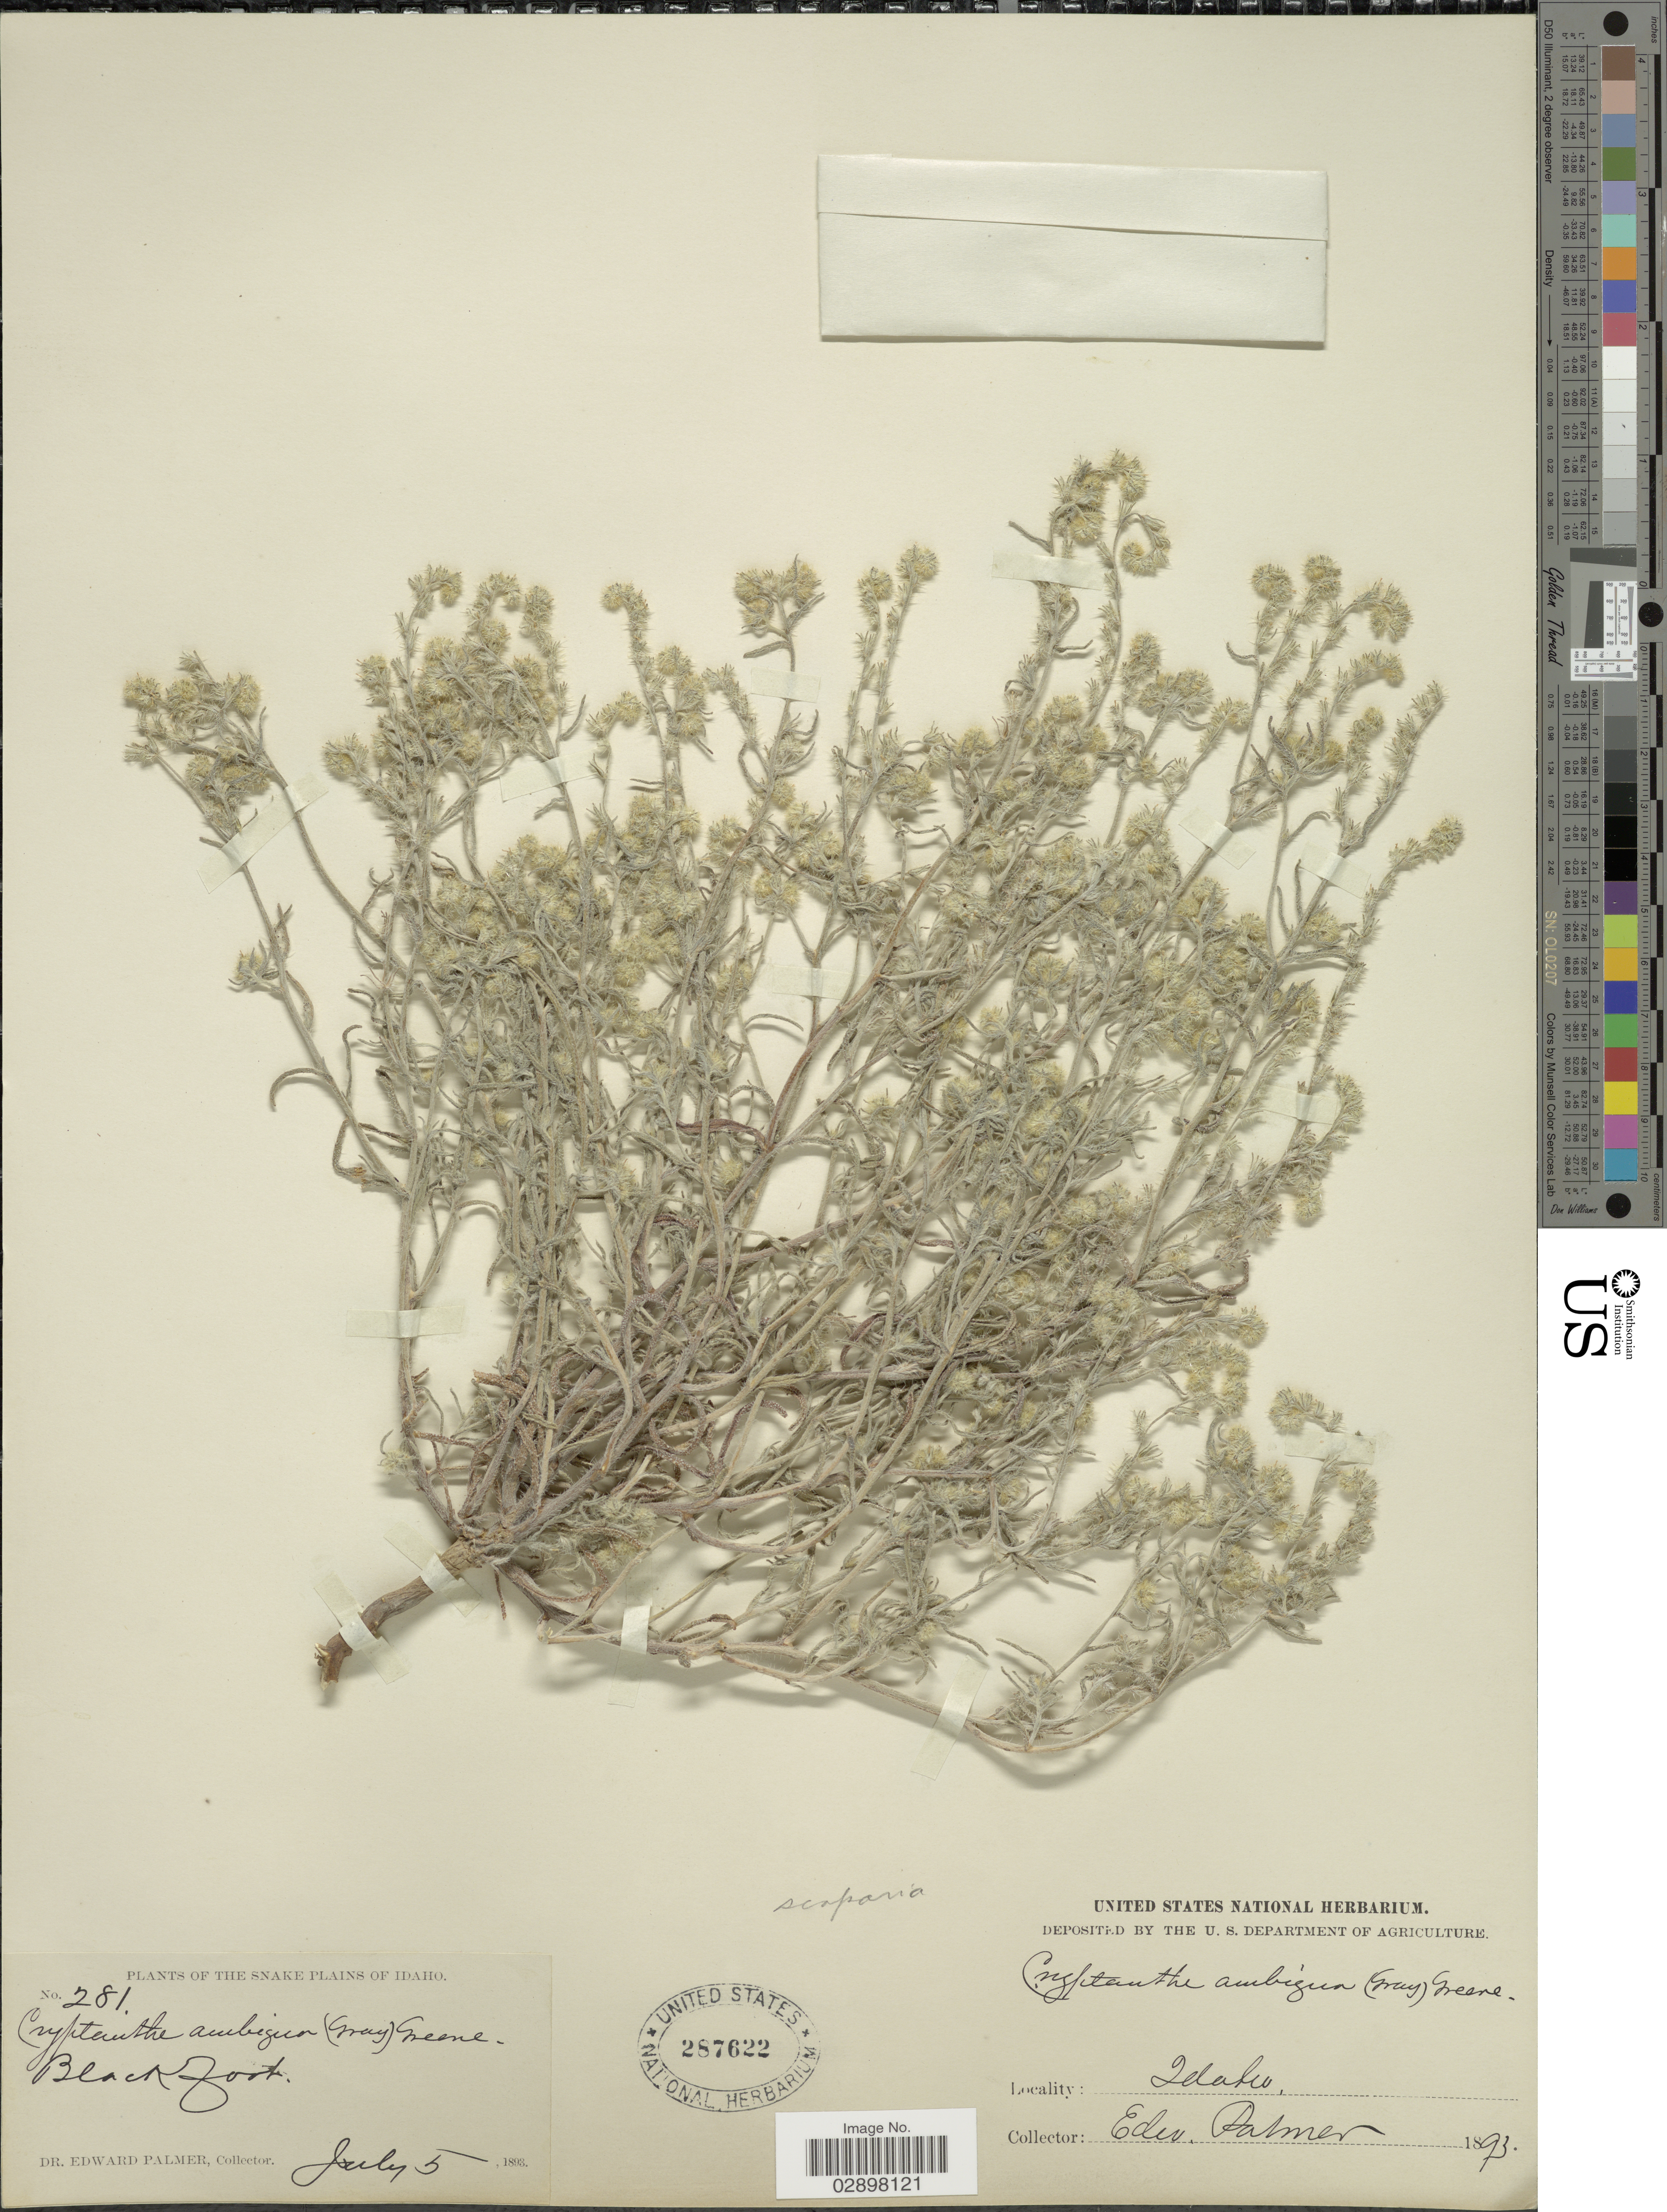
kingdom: Plantae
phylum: Tracheophyta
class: Magnoliopsida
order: Boraginales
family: Boraginaceae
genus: Cryptantha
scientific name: Cryptantha scoparia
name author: A. Nelson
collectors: E. Palmer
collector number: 281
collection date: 1896-07-05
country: United States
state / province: Idaho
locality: The Snake Plains, Blackfoot.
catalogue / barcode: US 287622